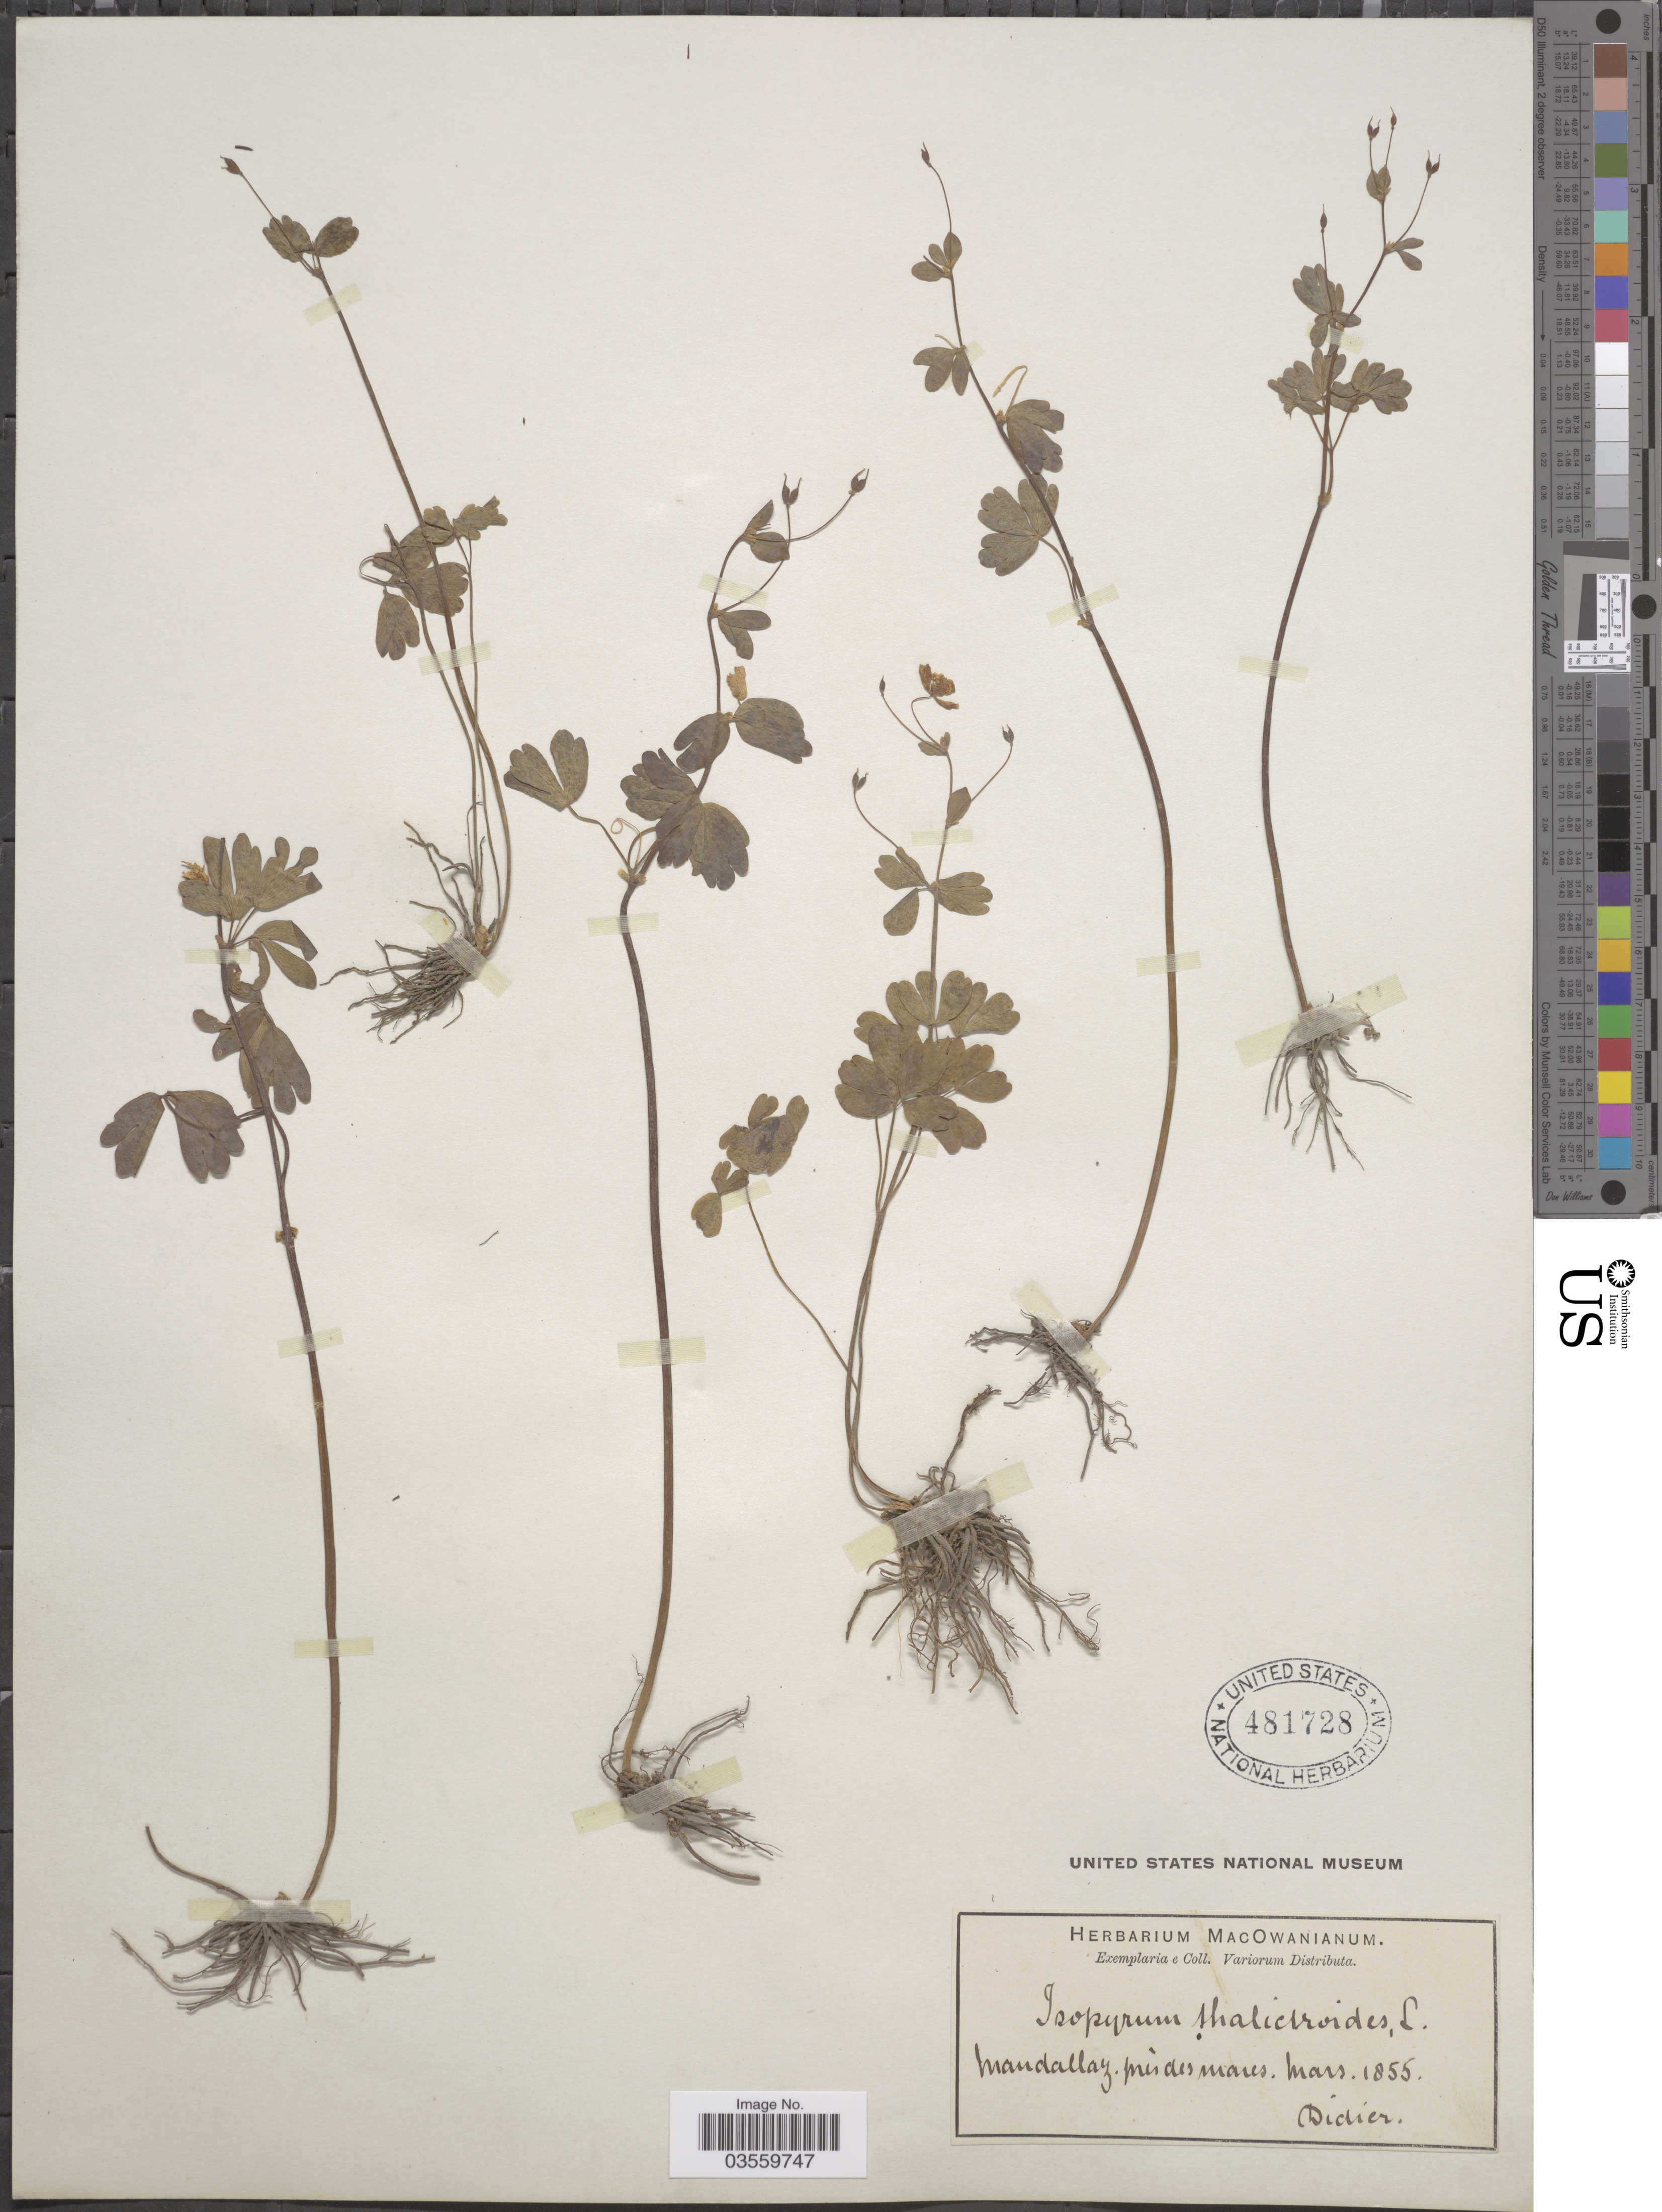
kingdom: Plantae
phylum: Tracheophyta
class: Magnoliopsida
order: Ranunculales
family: Ranunculaceae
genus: Isopyrum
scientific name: Isopyrum thalictroides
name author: L.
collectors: Didier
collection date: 1855-03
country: France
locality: Mandallaz. prés des mares.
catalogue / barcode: US 481728